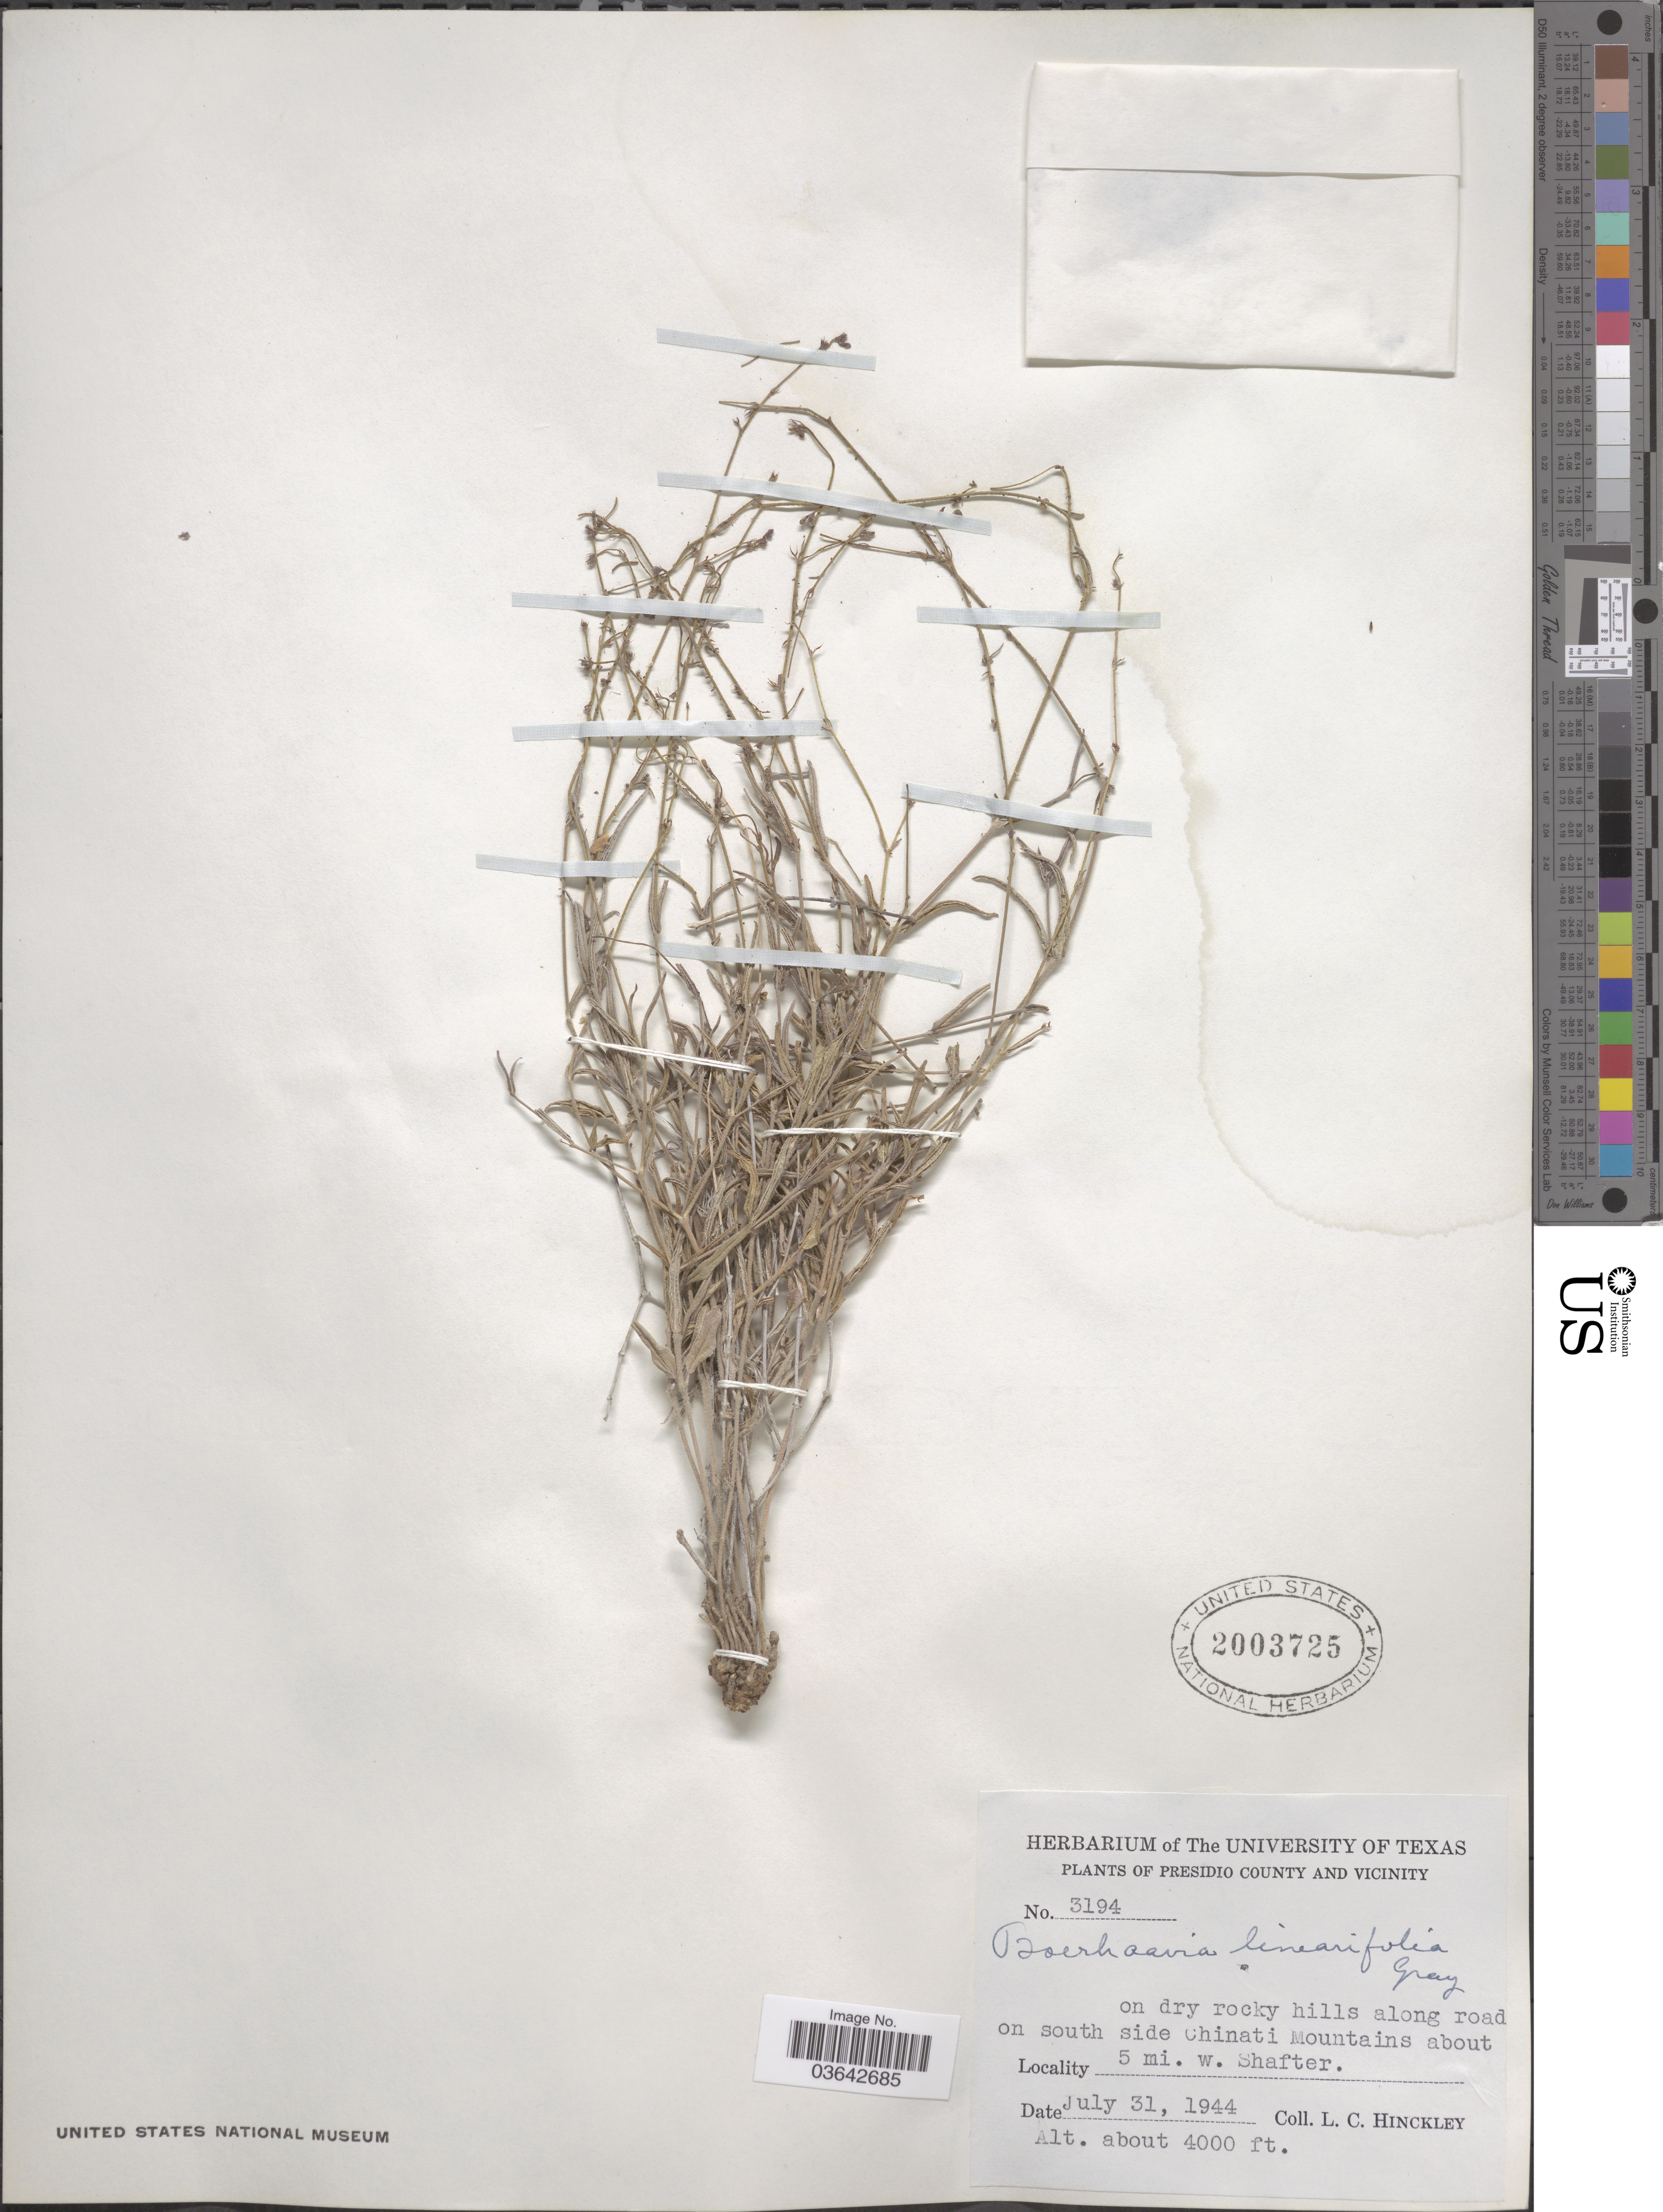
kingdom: Plantae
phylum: Tracheophyta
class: Magnoliopsida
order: Caryophyllales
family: Nyctaginaceae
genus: Boerhavia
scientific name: Boerhavia linearifolia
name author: A. Gray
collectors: L. Hinckley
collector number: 3194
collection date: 1944-07-31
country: United States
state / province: Texas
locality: Presidio County and vicinity. On dry rocky hills along road on south side Chinati Mountains about 5 mi. w. Shafter.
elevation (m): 1219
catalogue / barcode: US 2003725